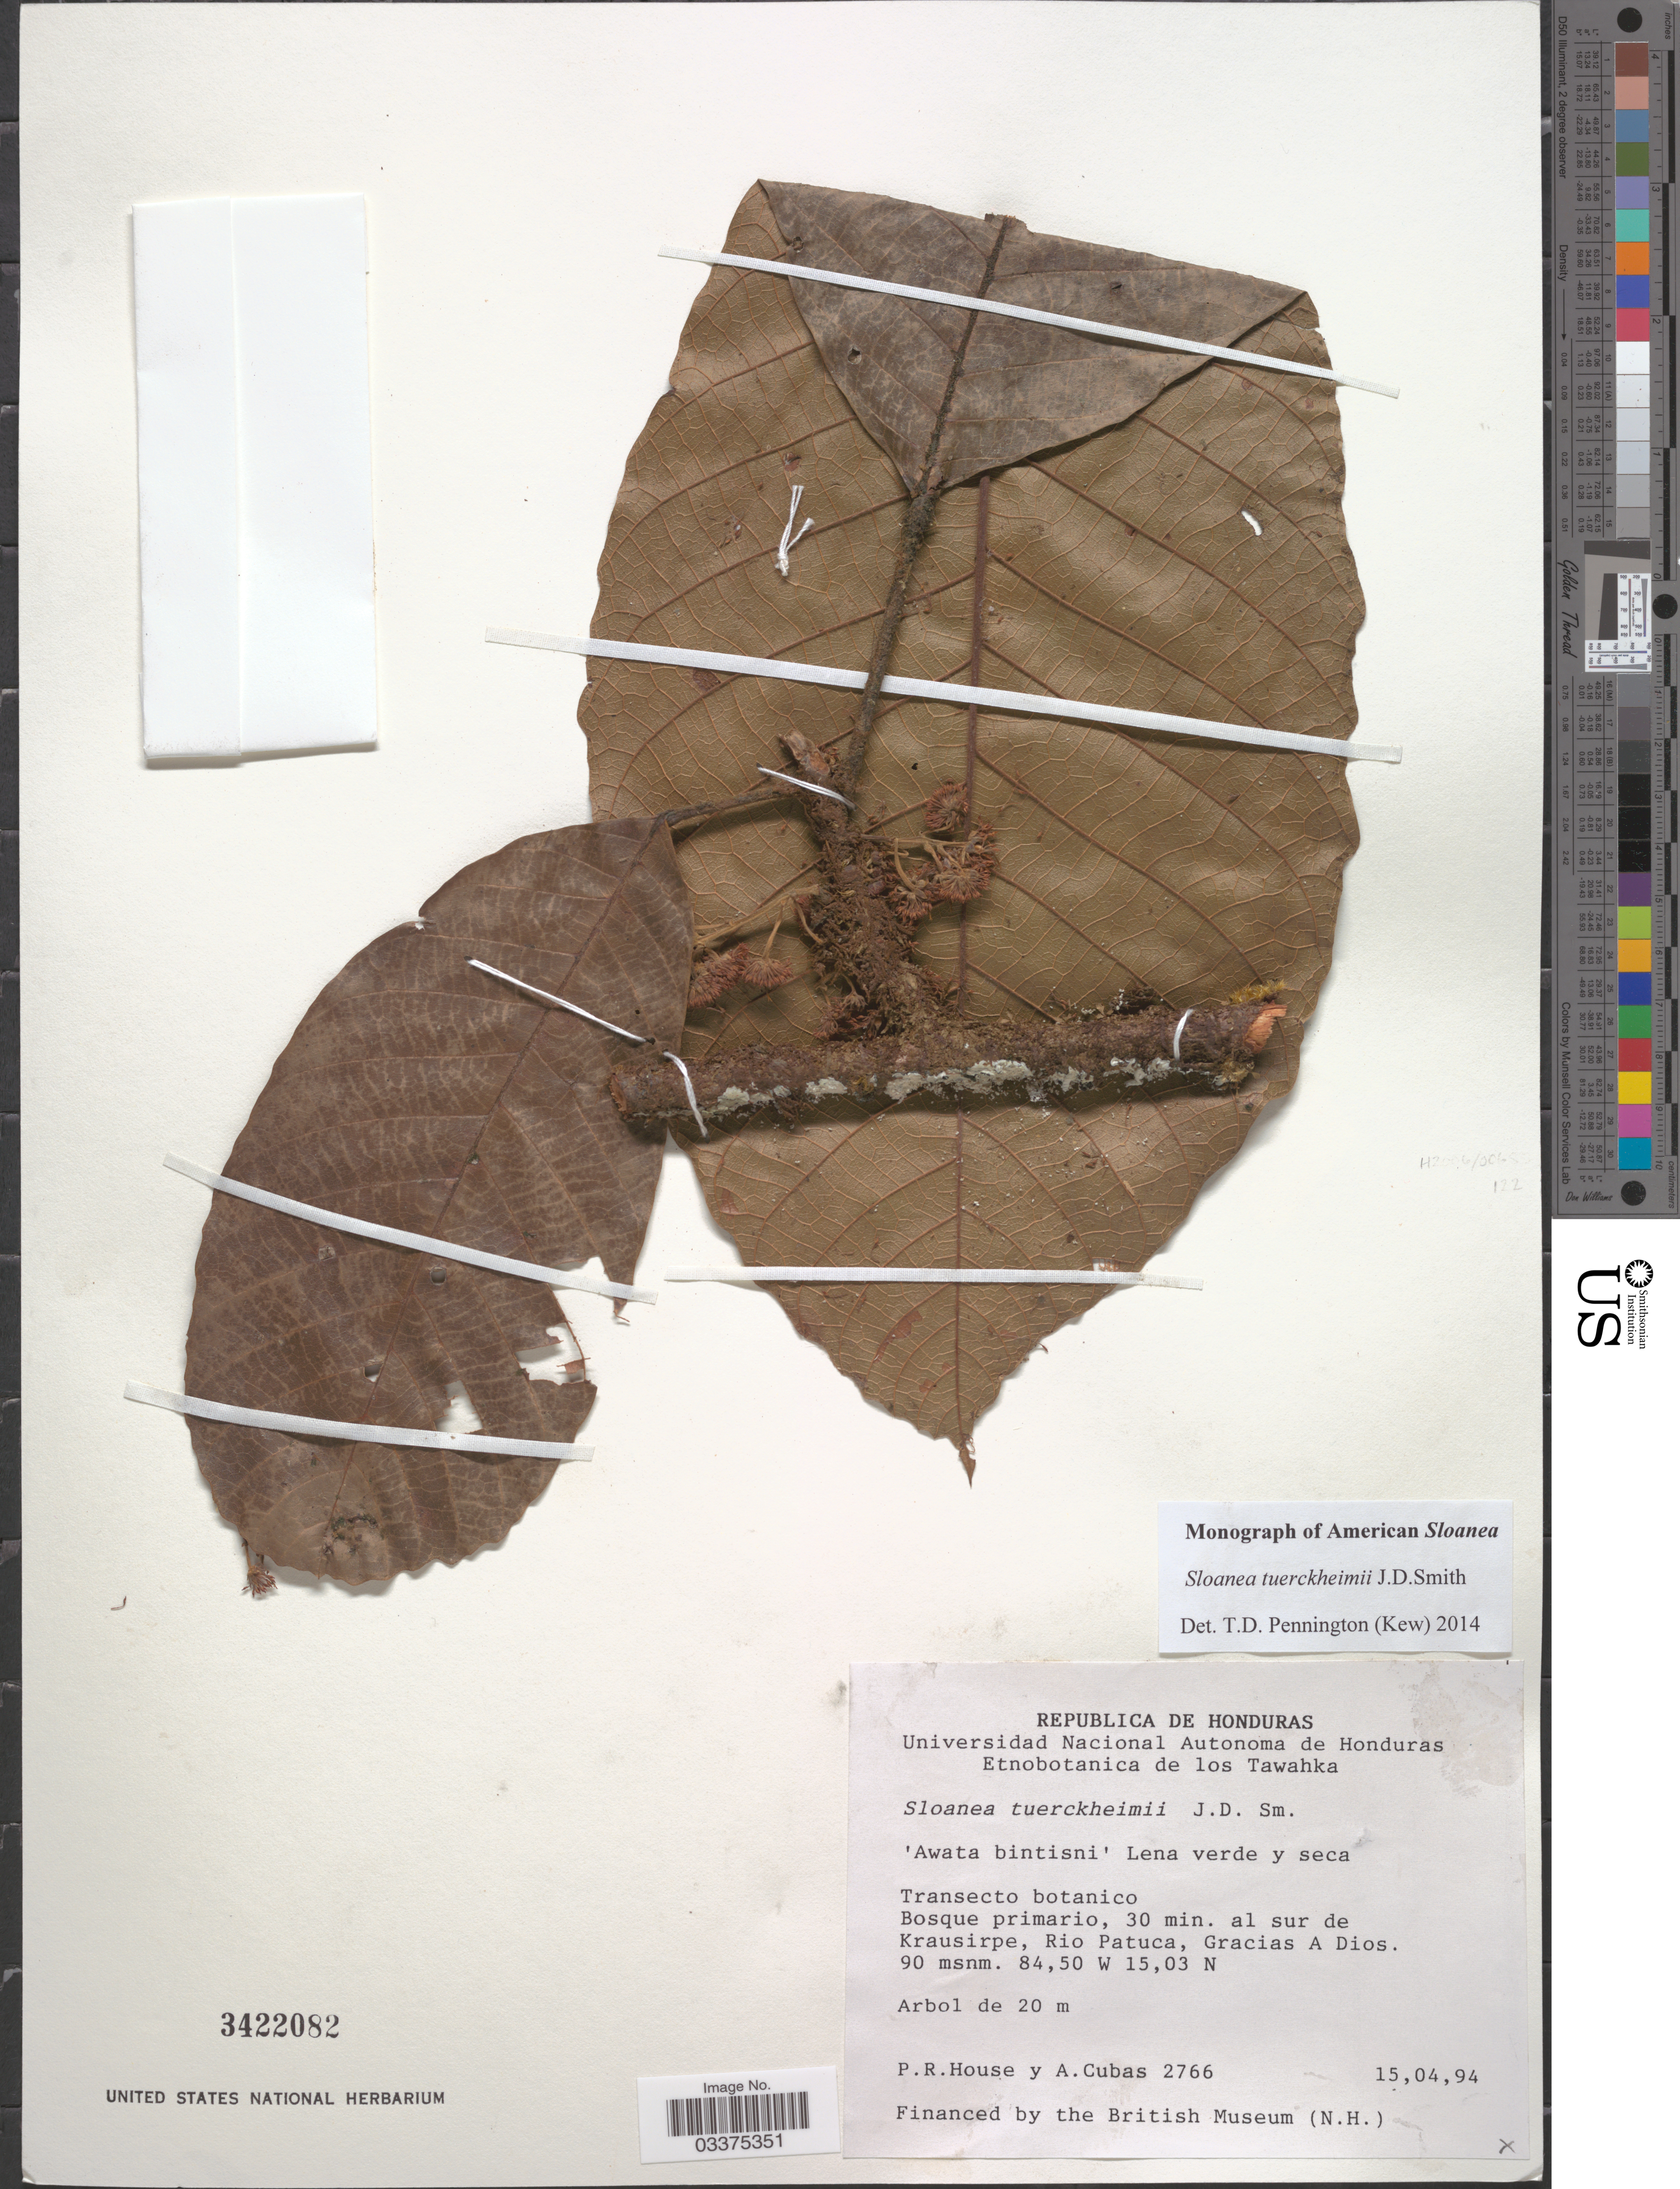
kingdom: Plantae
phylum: Tracheophyta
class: Magnoliopsida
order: Oxalidales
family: Elaeocarpaceae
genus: Sloanea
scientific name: Sloanea tuerckheimii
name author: Donn. Sm.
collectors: P. R. House & A. Cubas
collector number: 2766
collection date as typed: Transcribed d/m/y: 15/4/94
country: Honduras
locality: Transecto botanico. Bosque primario, 30 min. al sur de Kausirpe, Rio Patuca, Gracias a Dios.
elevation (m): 90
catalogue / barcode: US 3422082